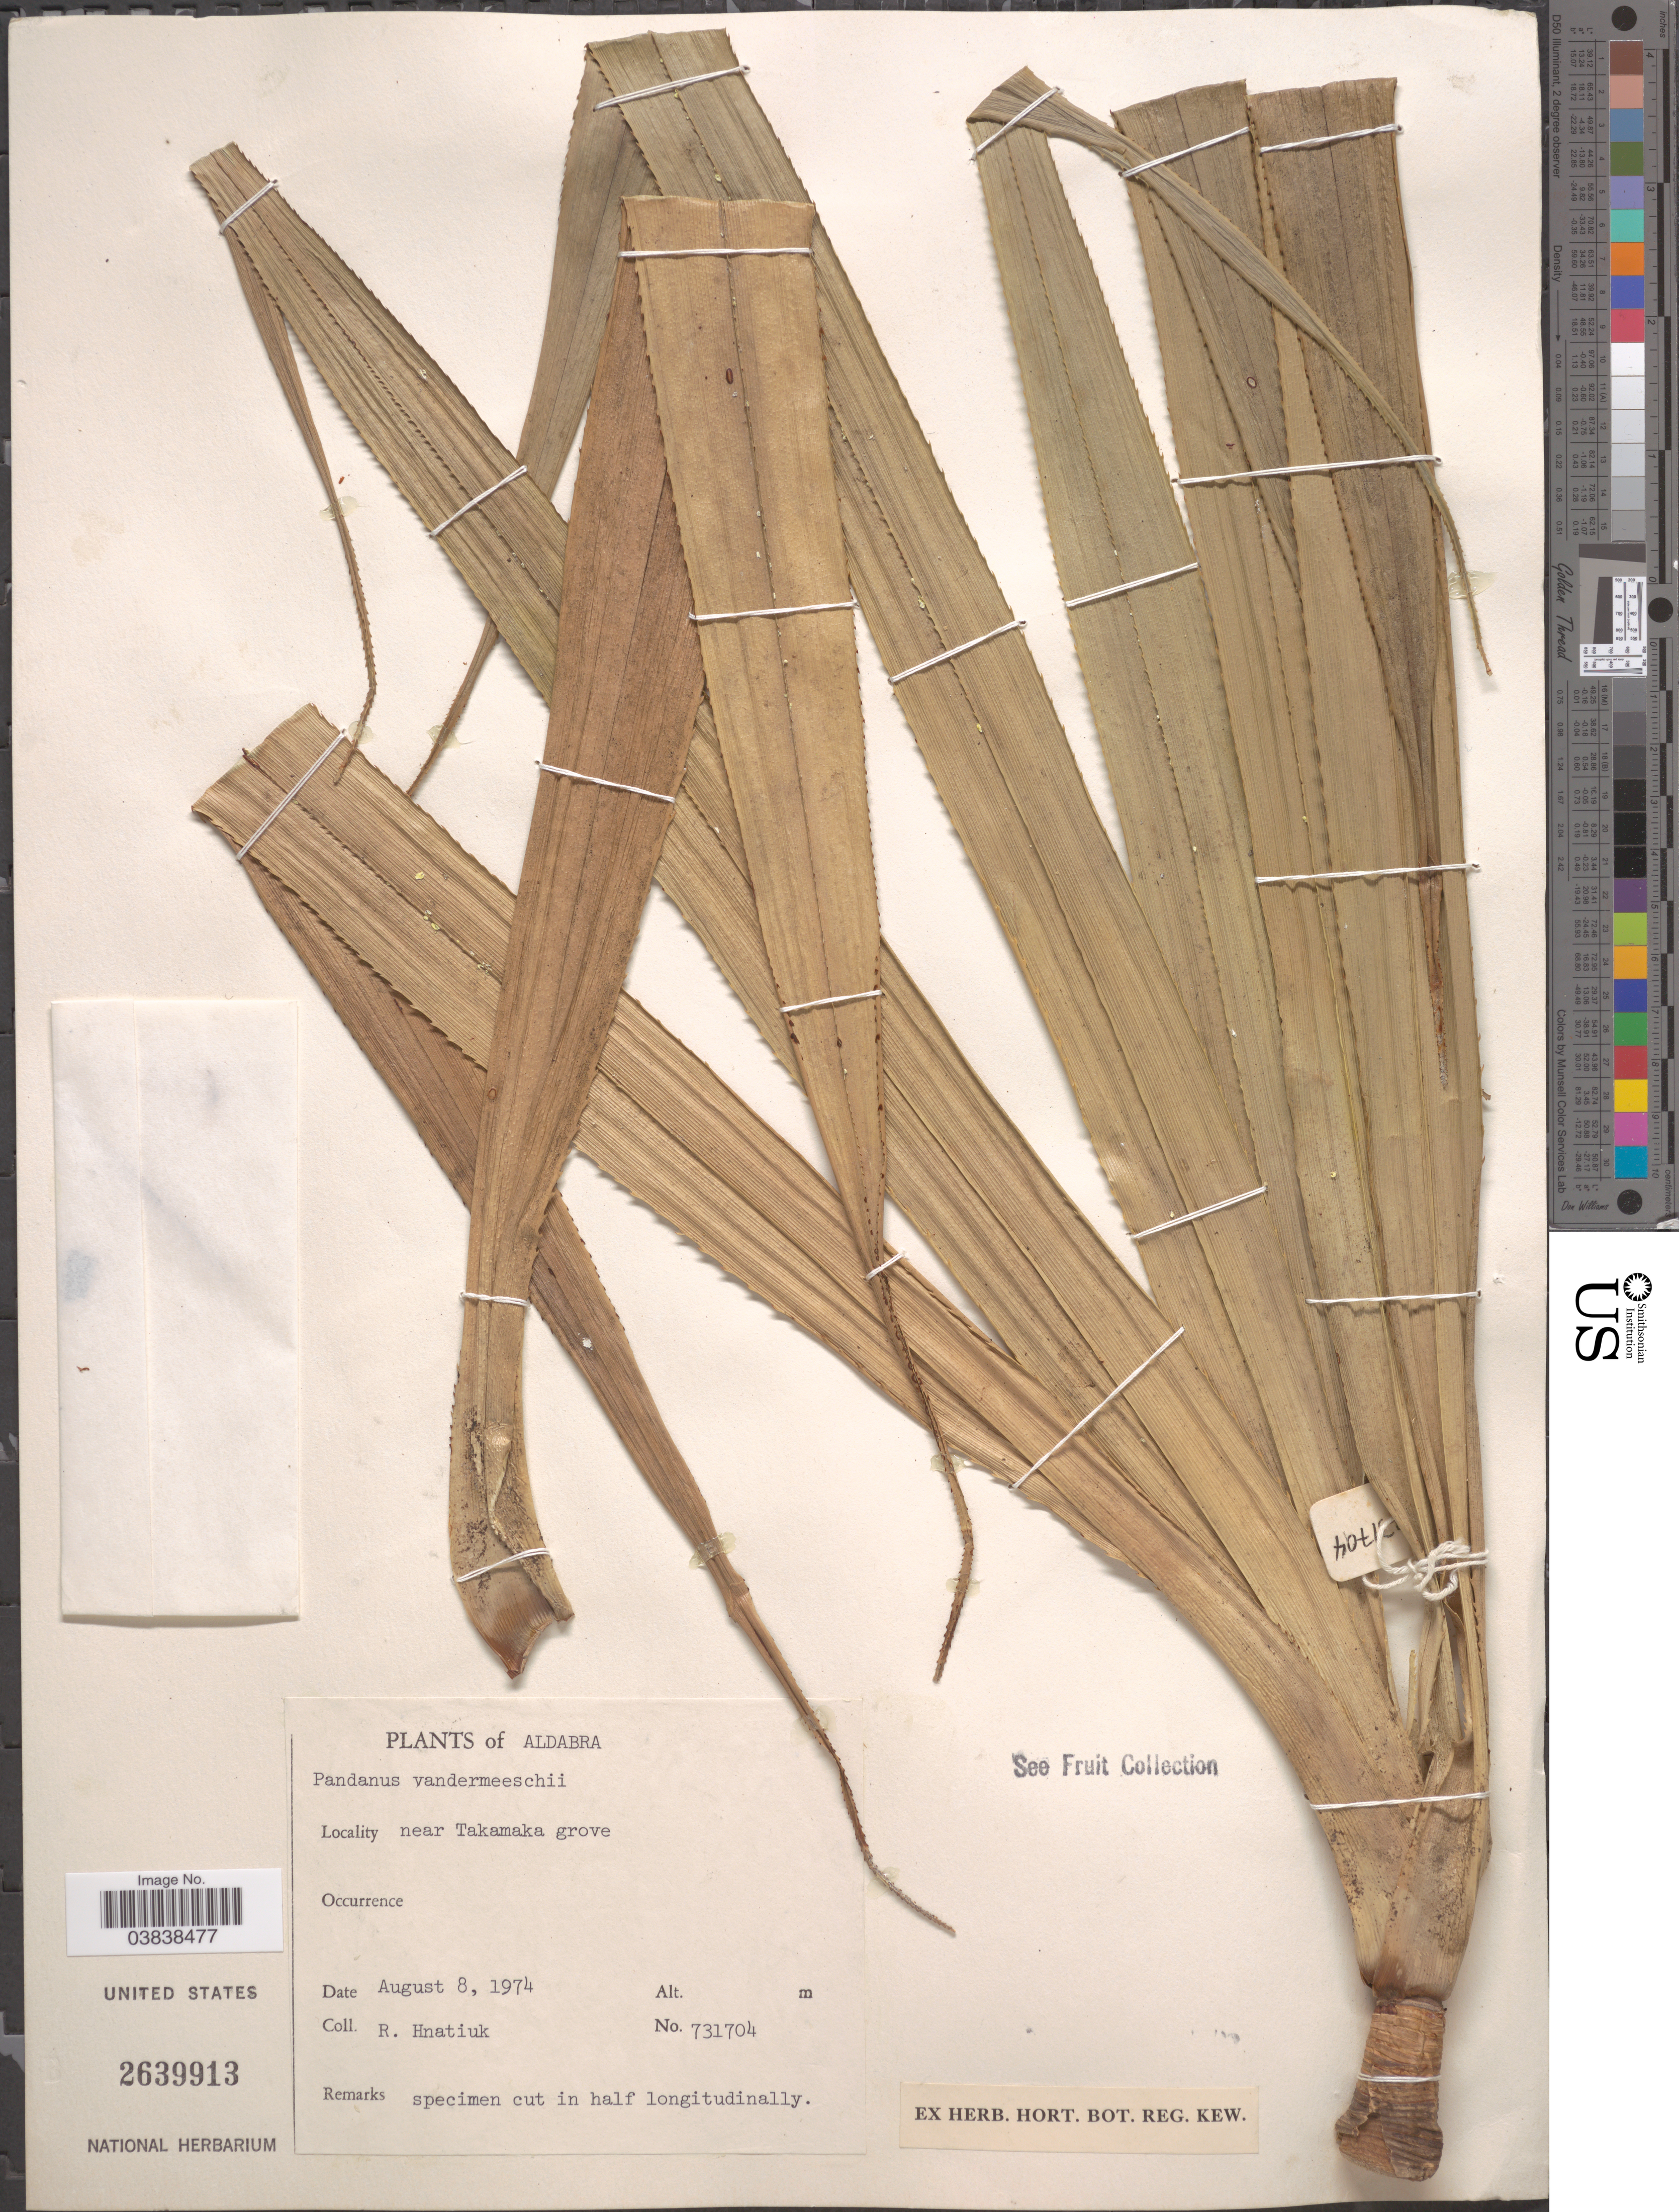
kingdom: Plantae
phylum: Tracheophyta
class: Liliopsida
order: Pandanales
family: Pandanaceae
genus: Pandanus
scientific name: Pandanus vandermeeschii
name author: Balf. f.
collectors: R. Hnatiuk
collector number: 731704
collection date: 1974-08-08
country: Seychelles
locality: Aldabra. Near Takamaka grove.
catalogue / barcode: US 2639913